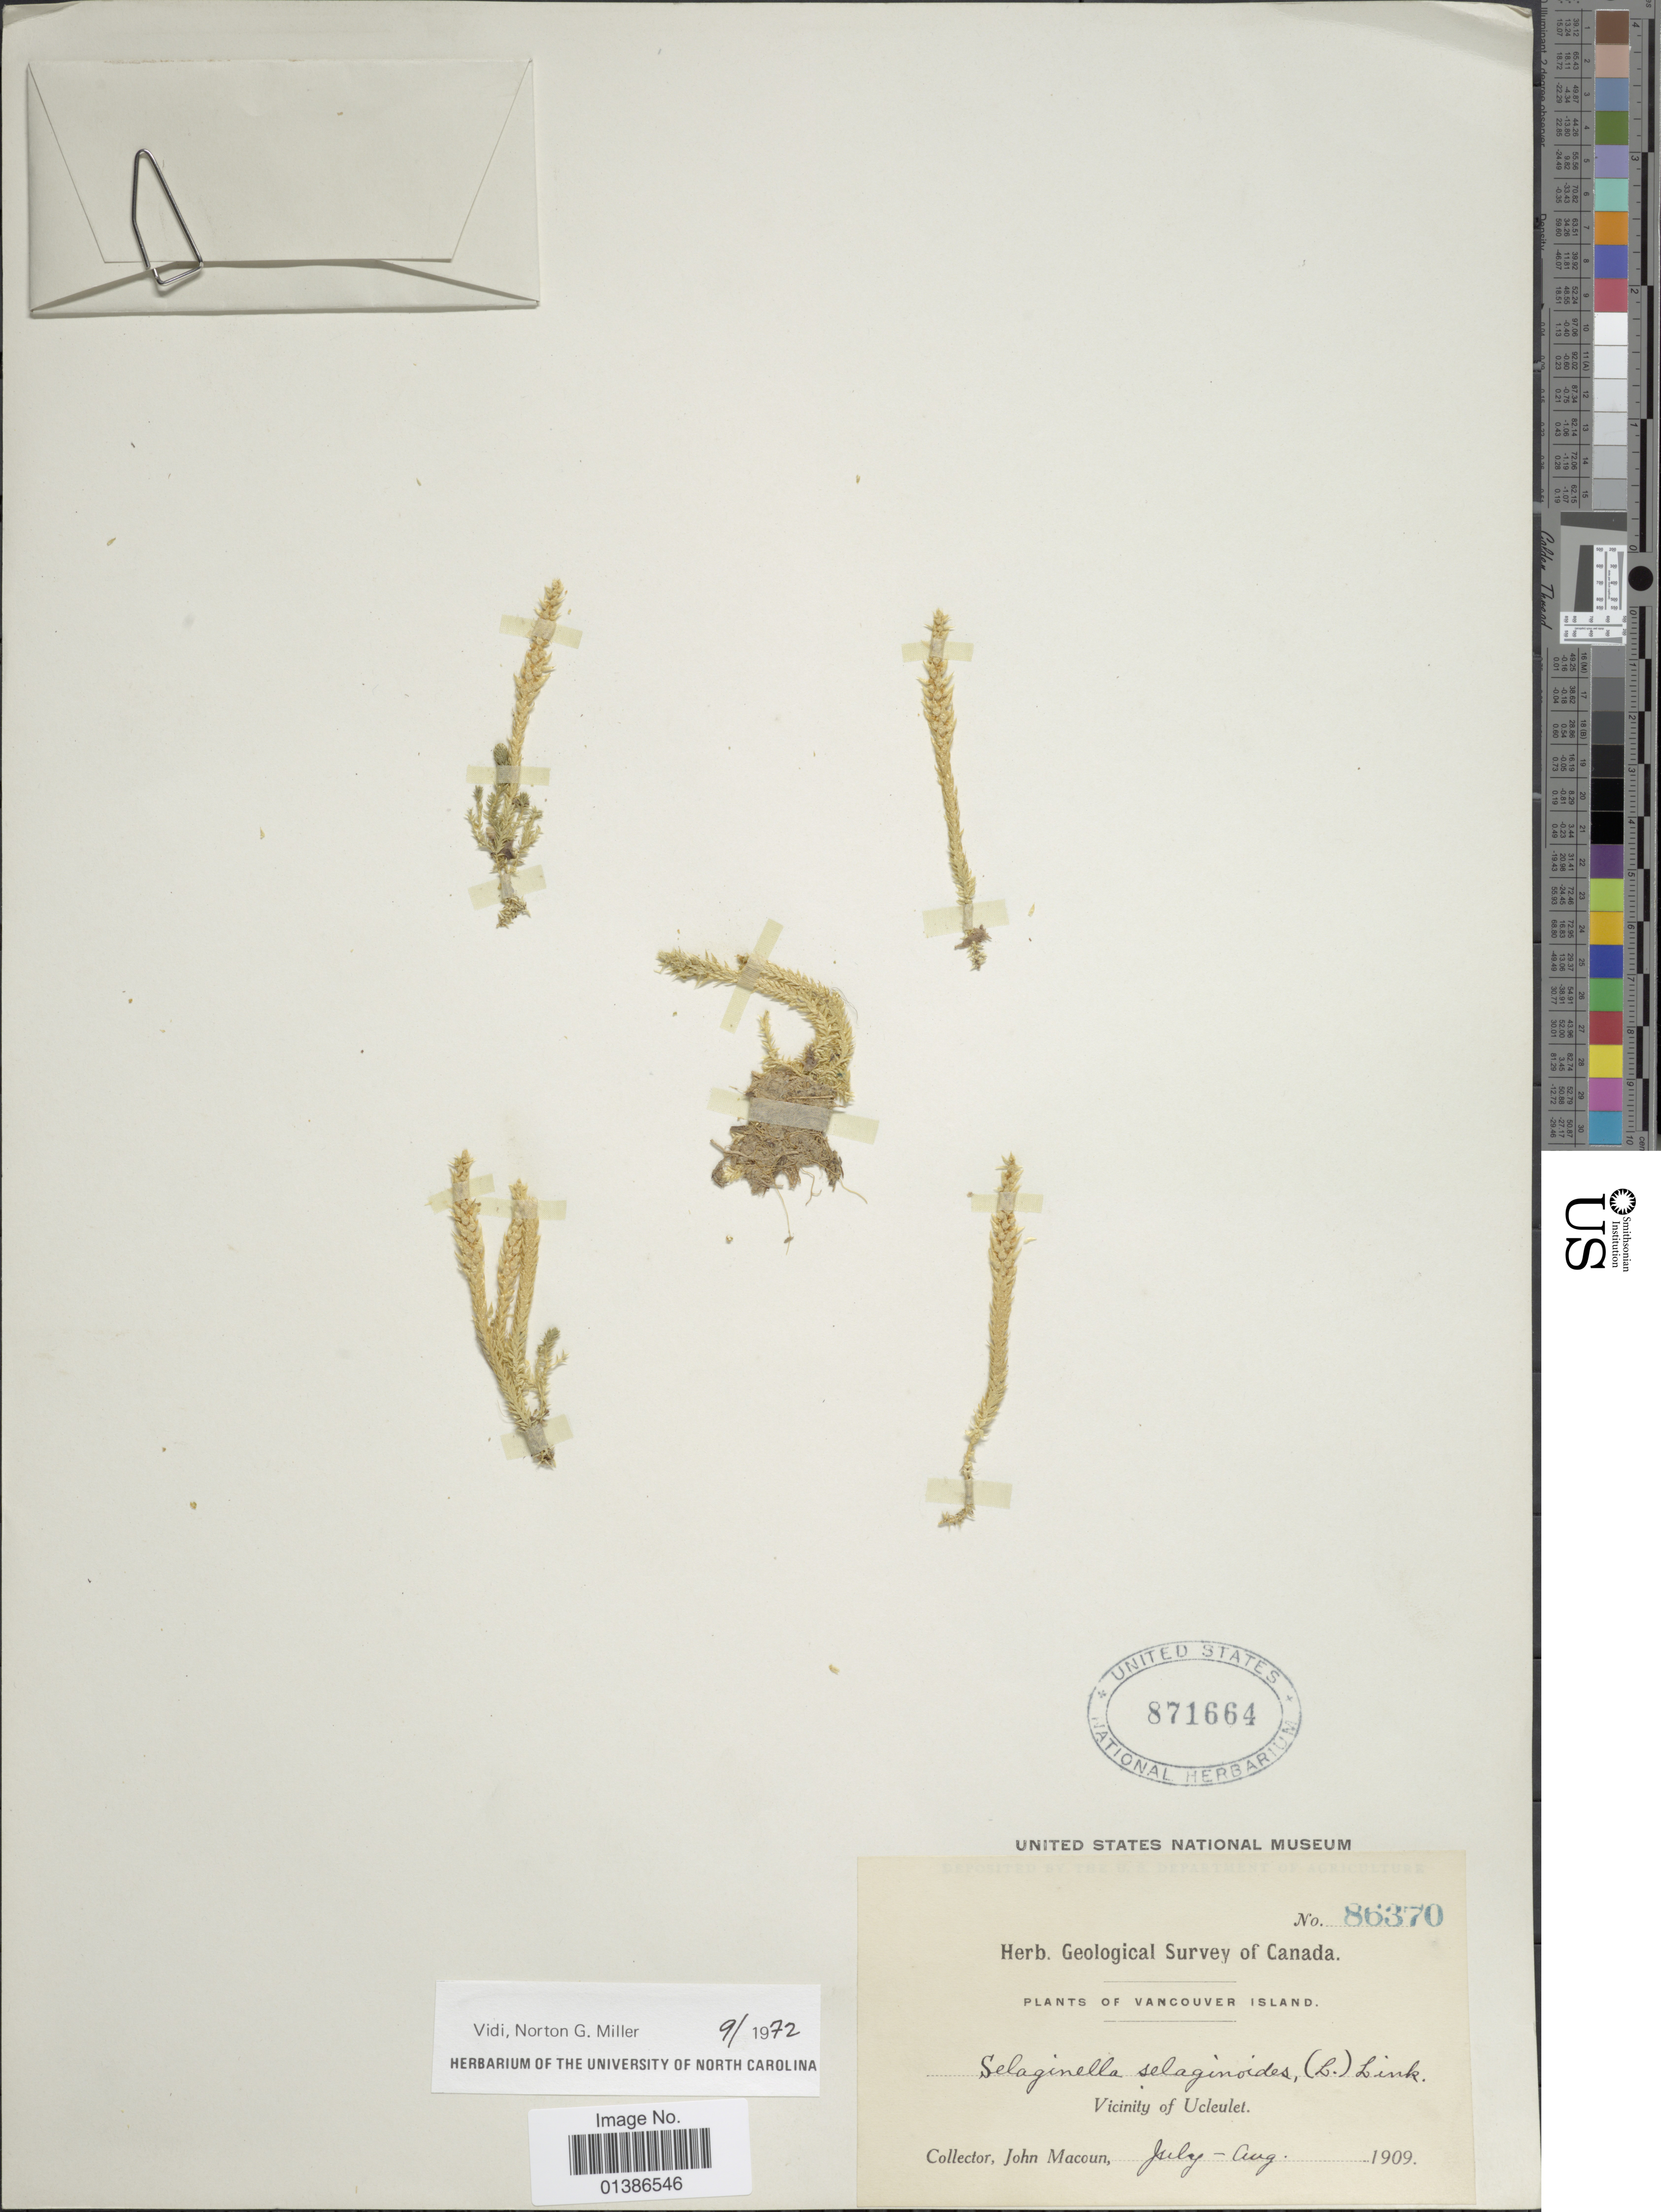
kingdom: Plantae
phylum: Tracheophyta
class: Lycopodiopsida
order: Selaginellales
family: Selaginellaceae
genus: Selaginella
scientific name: Selaginella selaginoides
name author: (L.) Link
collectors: J. Macoun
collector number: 86370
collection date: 1909-07/1909-08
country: Canada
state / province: British Columbia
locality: Vancouver Island. Vicinity of Ucleulet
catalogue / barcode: US 871664